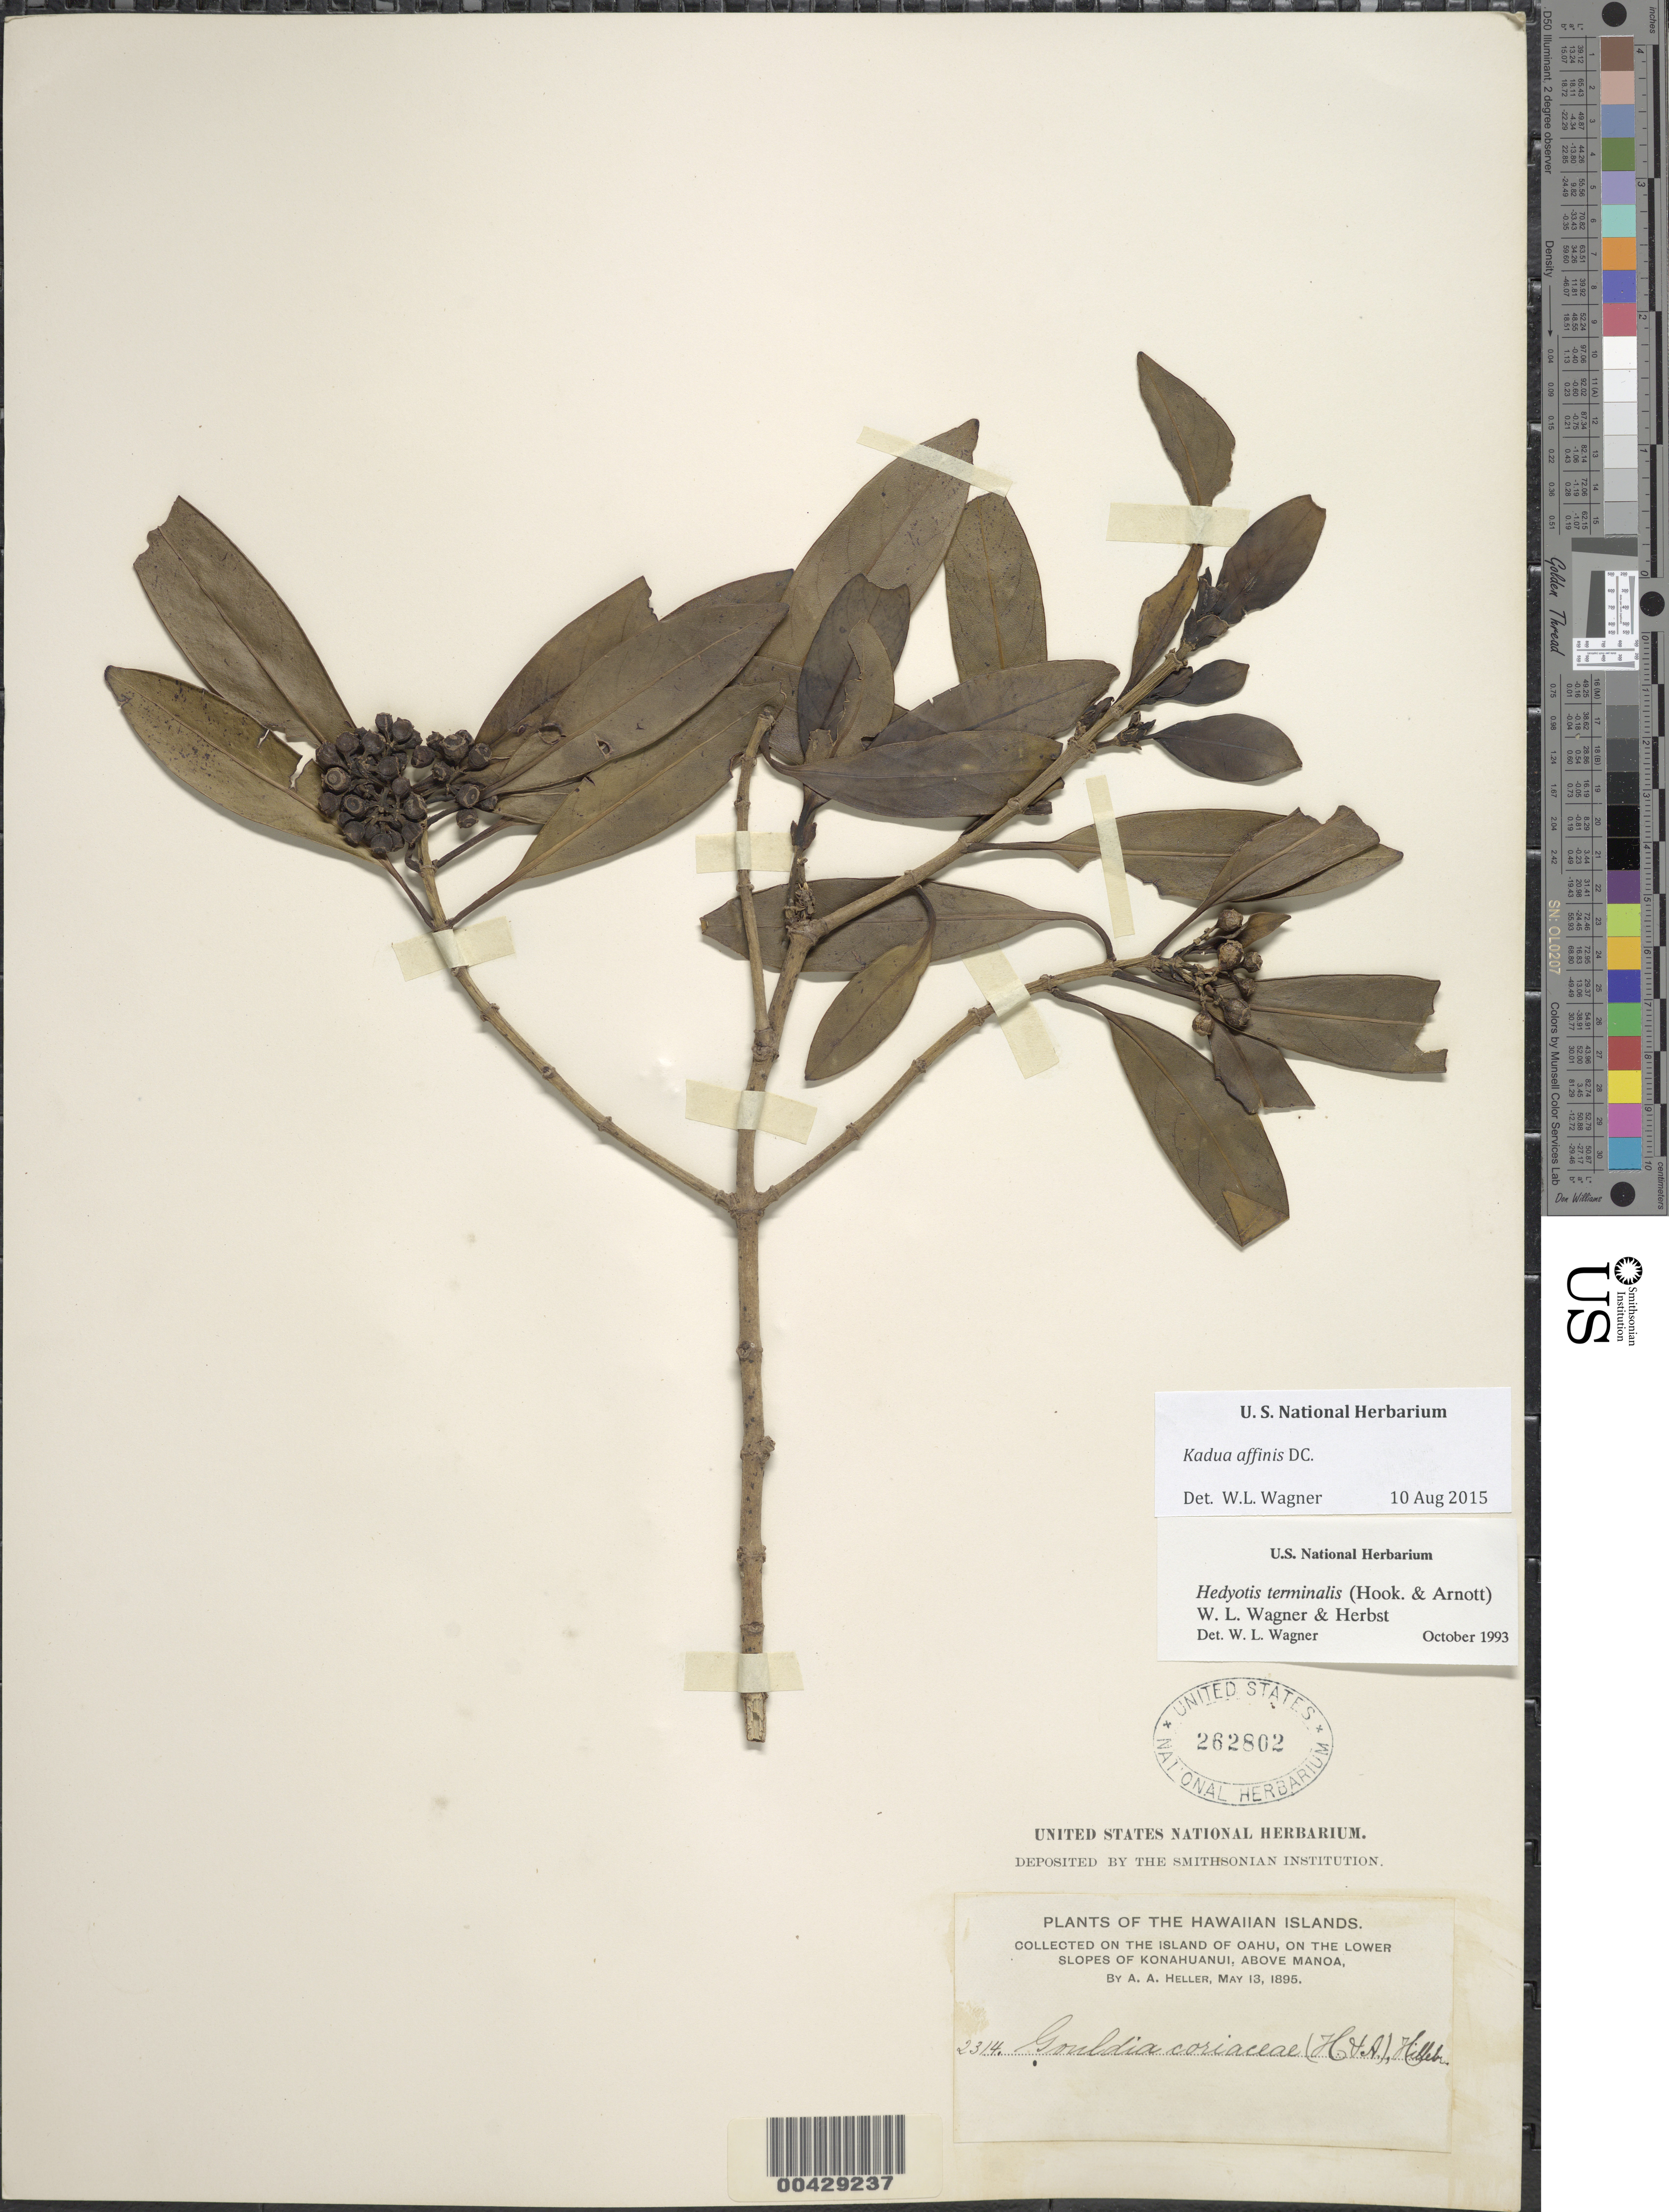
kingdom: Plantae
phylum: Tracheophyta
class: Magnoliopsida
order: Gentianales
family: Rubiaceae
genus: Kadua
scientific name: Kadua affinis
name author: DC.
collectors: A. A. Heller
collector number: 2314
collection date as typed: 13 May 1895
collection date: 1895-05-13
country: United States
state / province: Hawaii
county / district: Honolulu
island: Oahu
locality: On the lower slopes of Konahuanui, above Manoa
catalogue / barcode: US 262802